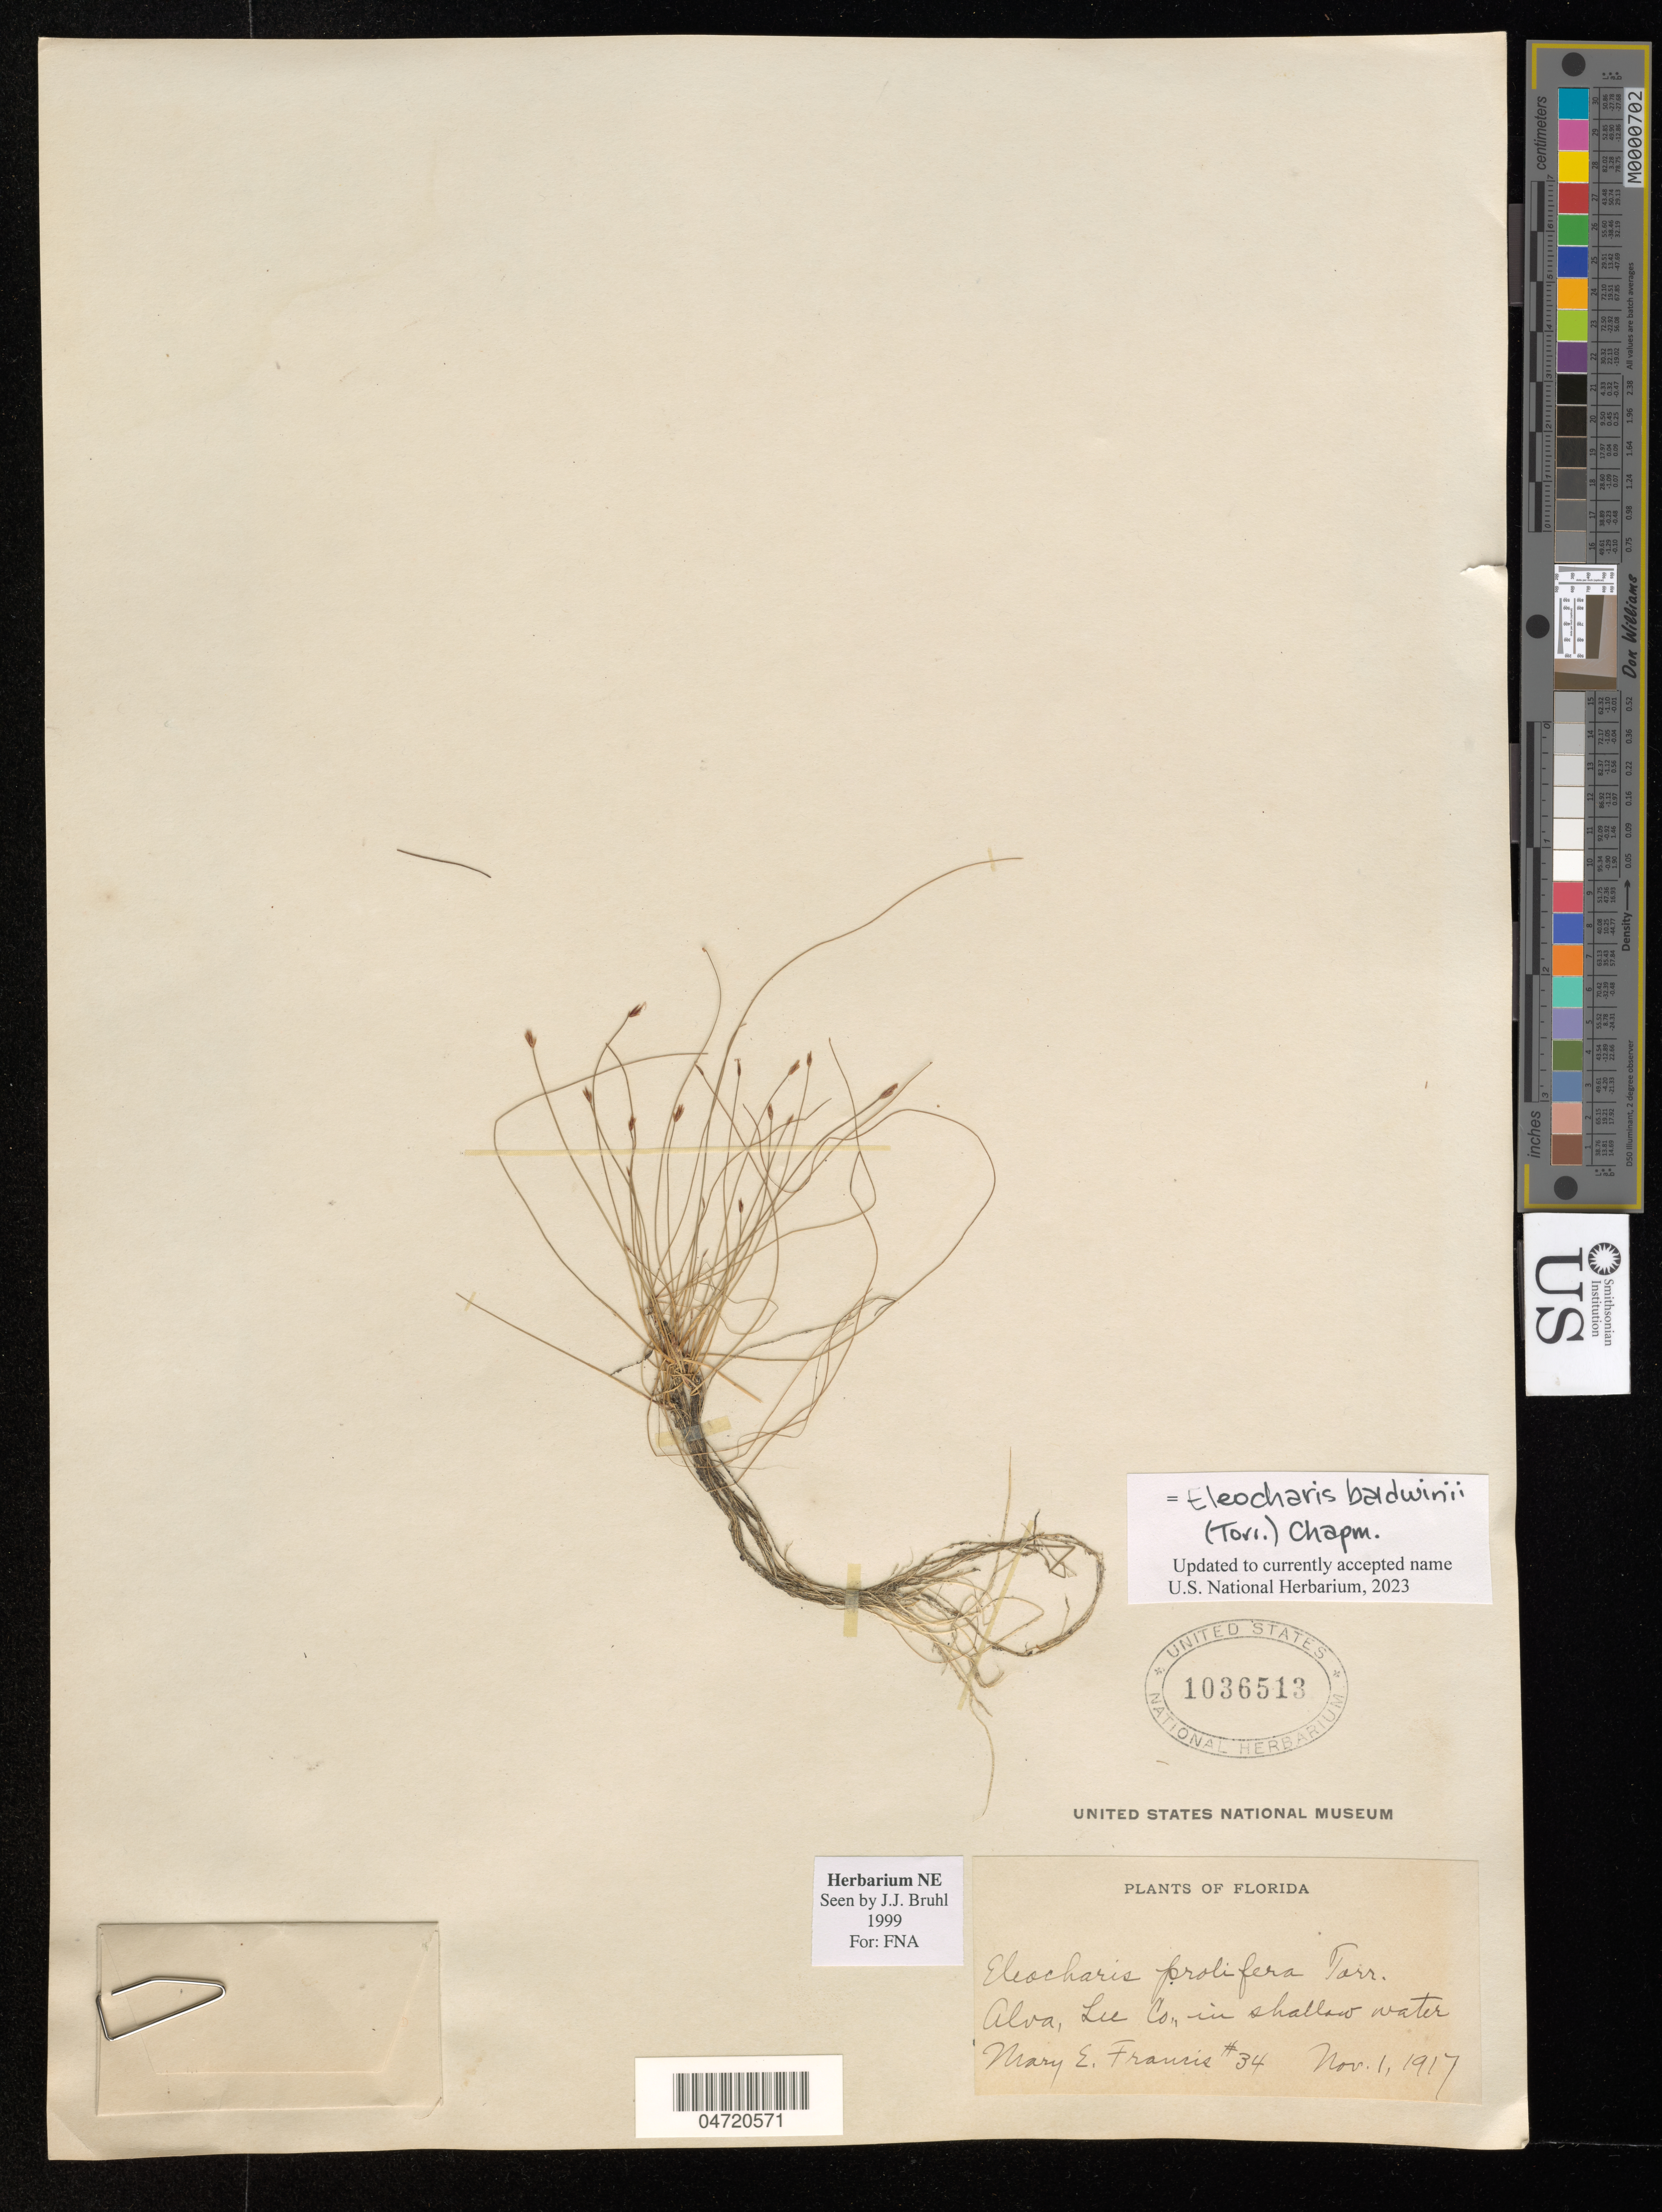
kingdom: Plantae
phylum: Tracheophyta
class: Liliopsida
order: Poales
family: Cyperaceae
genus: Eleocharis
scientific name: Eleocharis baldwinii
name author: (Torr.) Chapm.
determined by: Bruhl, J. J., (NE), University of New England (AUSTRALIA)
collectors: M. Francis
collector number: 34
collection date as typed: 01 Nov 1917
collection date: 1917-11-01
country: United States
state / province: Florida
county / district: Lee County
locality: Alva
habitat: In shallow water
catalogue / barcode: US 1036513